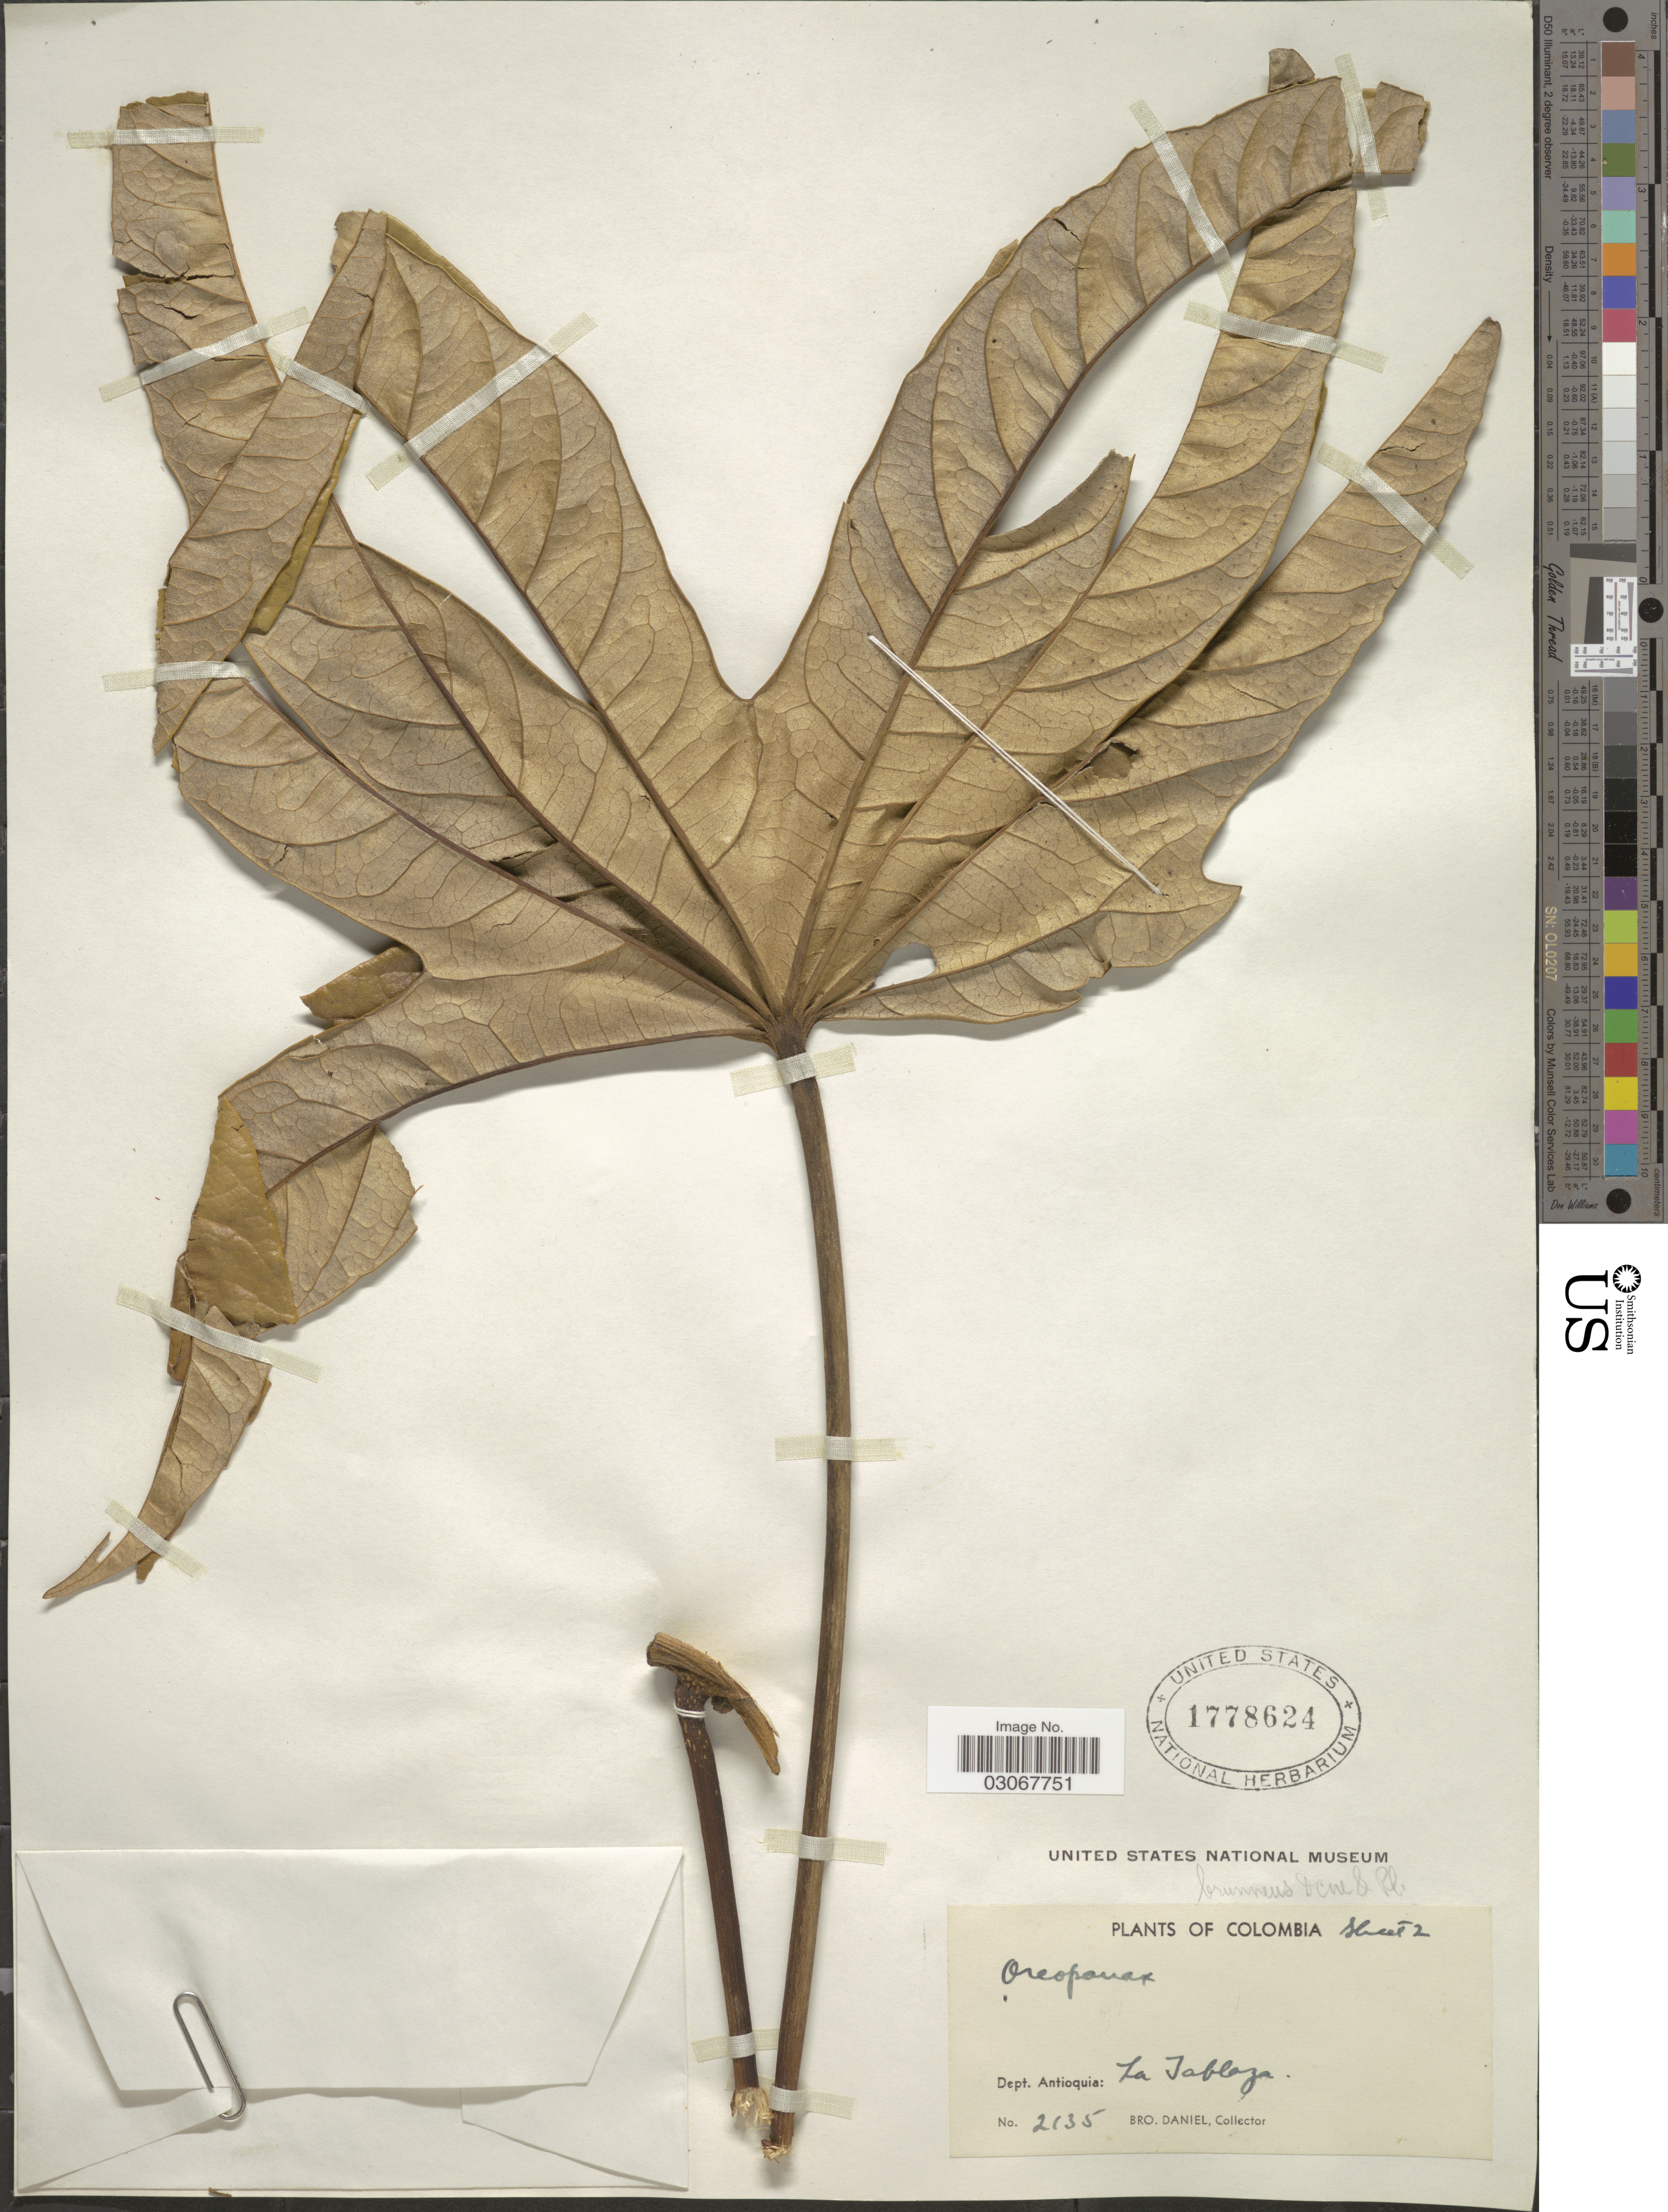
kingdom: Plantae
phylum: Tracheophyta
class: Magnoliopsida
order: Apiales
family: Araliaceae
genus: Oreopanax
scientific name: Oreopanax brunneus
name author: Decne. & Planch. ex Harms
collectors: Bro. Daniel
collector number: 2135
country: Colombia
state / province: Antioquia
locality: Dept. Antioquia: La Tablaza.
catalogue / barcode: US 1778624